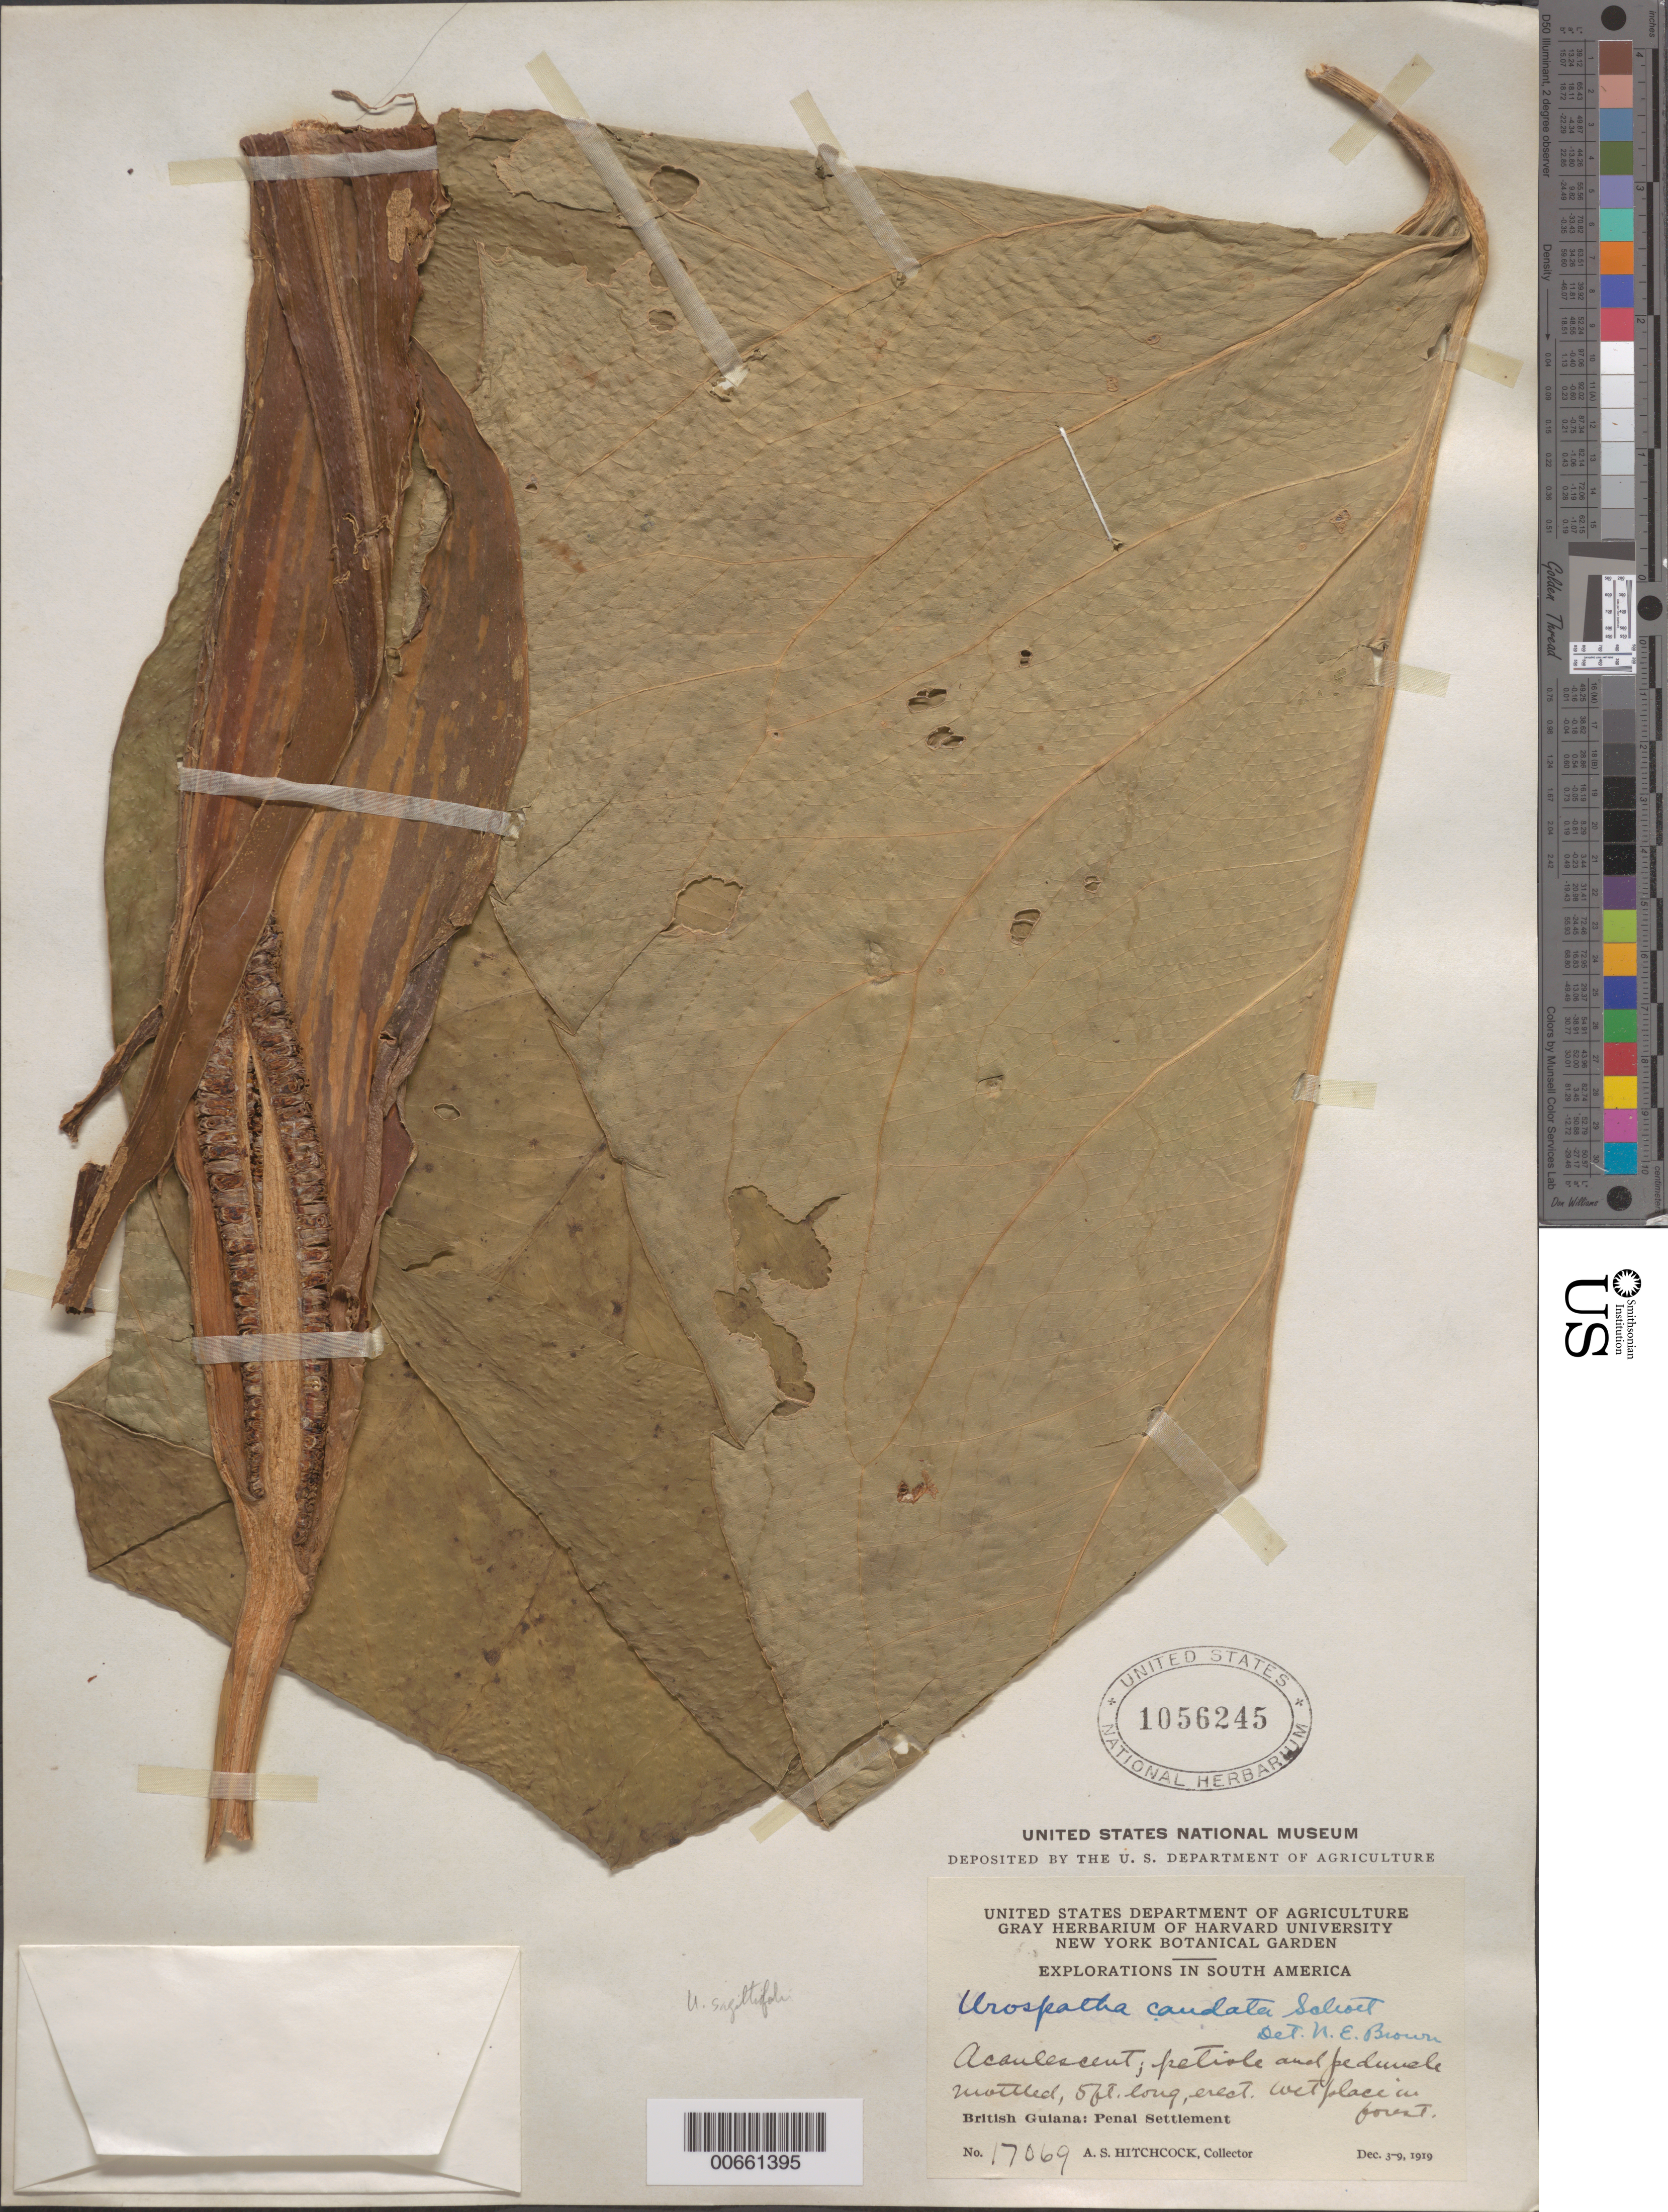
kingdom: Plantae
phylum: Tracheophyta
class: Liliopsida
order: Alismatales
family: Araceae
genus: Urospatha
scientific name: Urospatha sagittifolia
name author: (Rudge) Schott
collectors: A. S. Hitchcock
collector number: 17069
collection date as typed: Dec. 3-9, 1919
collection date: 1919-12-03/1919-12-09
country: Guyana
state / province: Cuyuni-Mazaruni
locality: Penal Settlement, on W side of Essequibo River, near mouth of Mazaruni River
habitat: Wet place in forest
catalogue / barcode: US 1056245